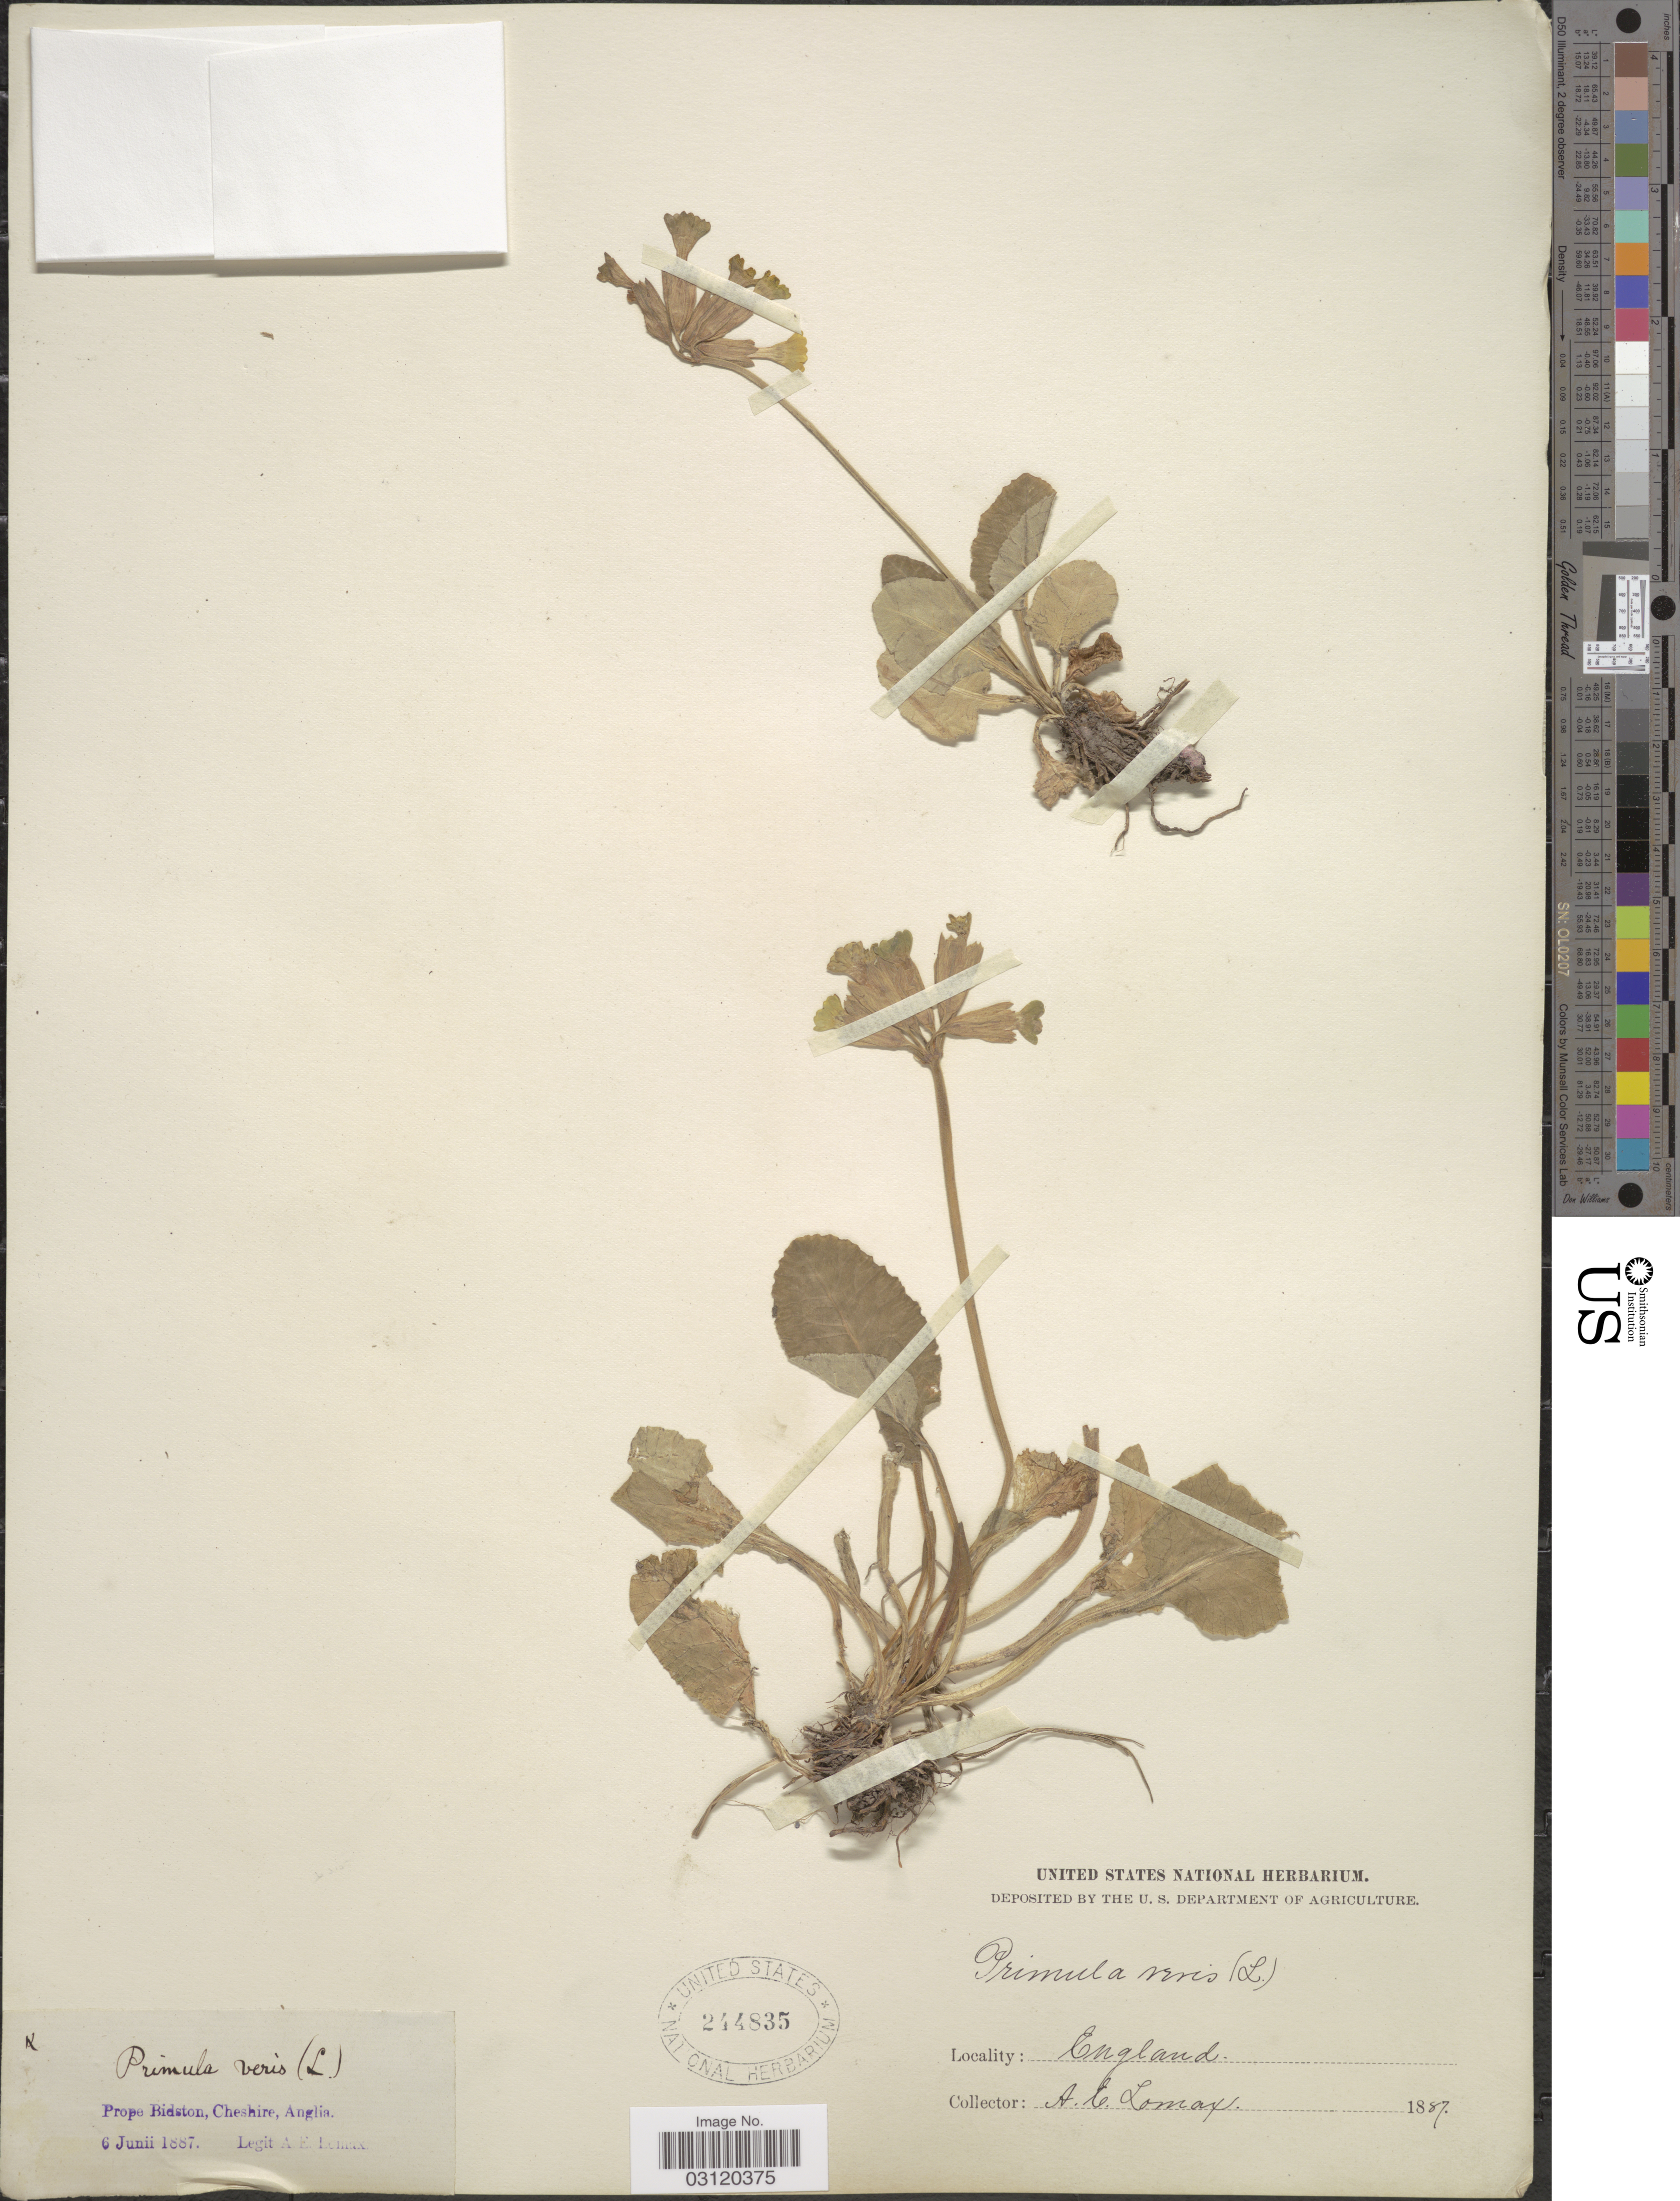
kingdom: Plantae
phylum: Tracheophyta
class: Magnoliopsida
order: Ericales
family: Primulaceae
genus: Primula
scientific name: Primula veris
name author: L.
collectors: A. Lomax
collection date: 1887-06-06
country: United Kingdom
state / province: England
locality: Prope Bidston, Cheshire, Anglia.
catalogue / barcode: US 244835